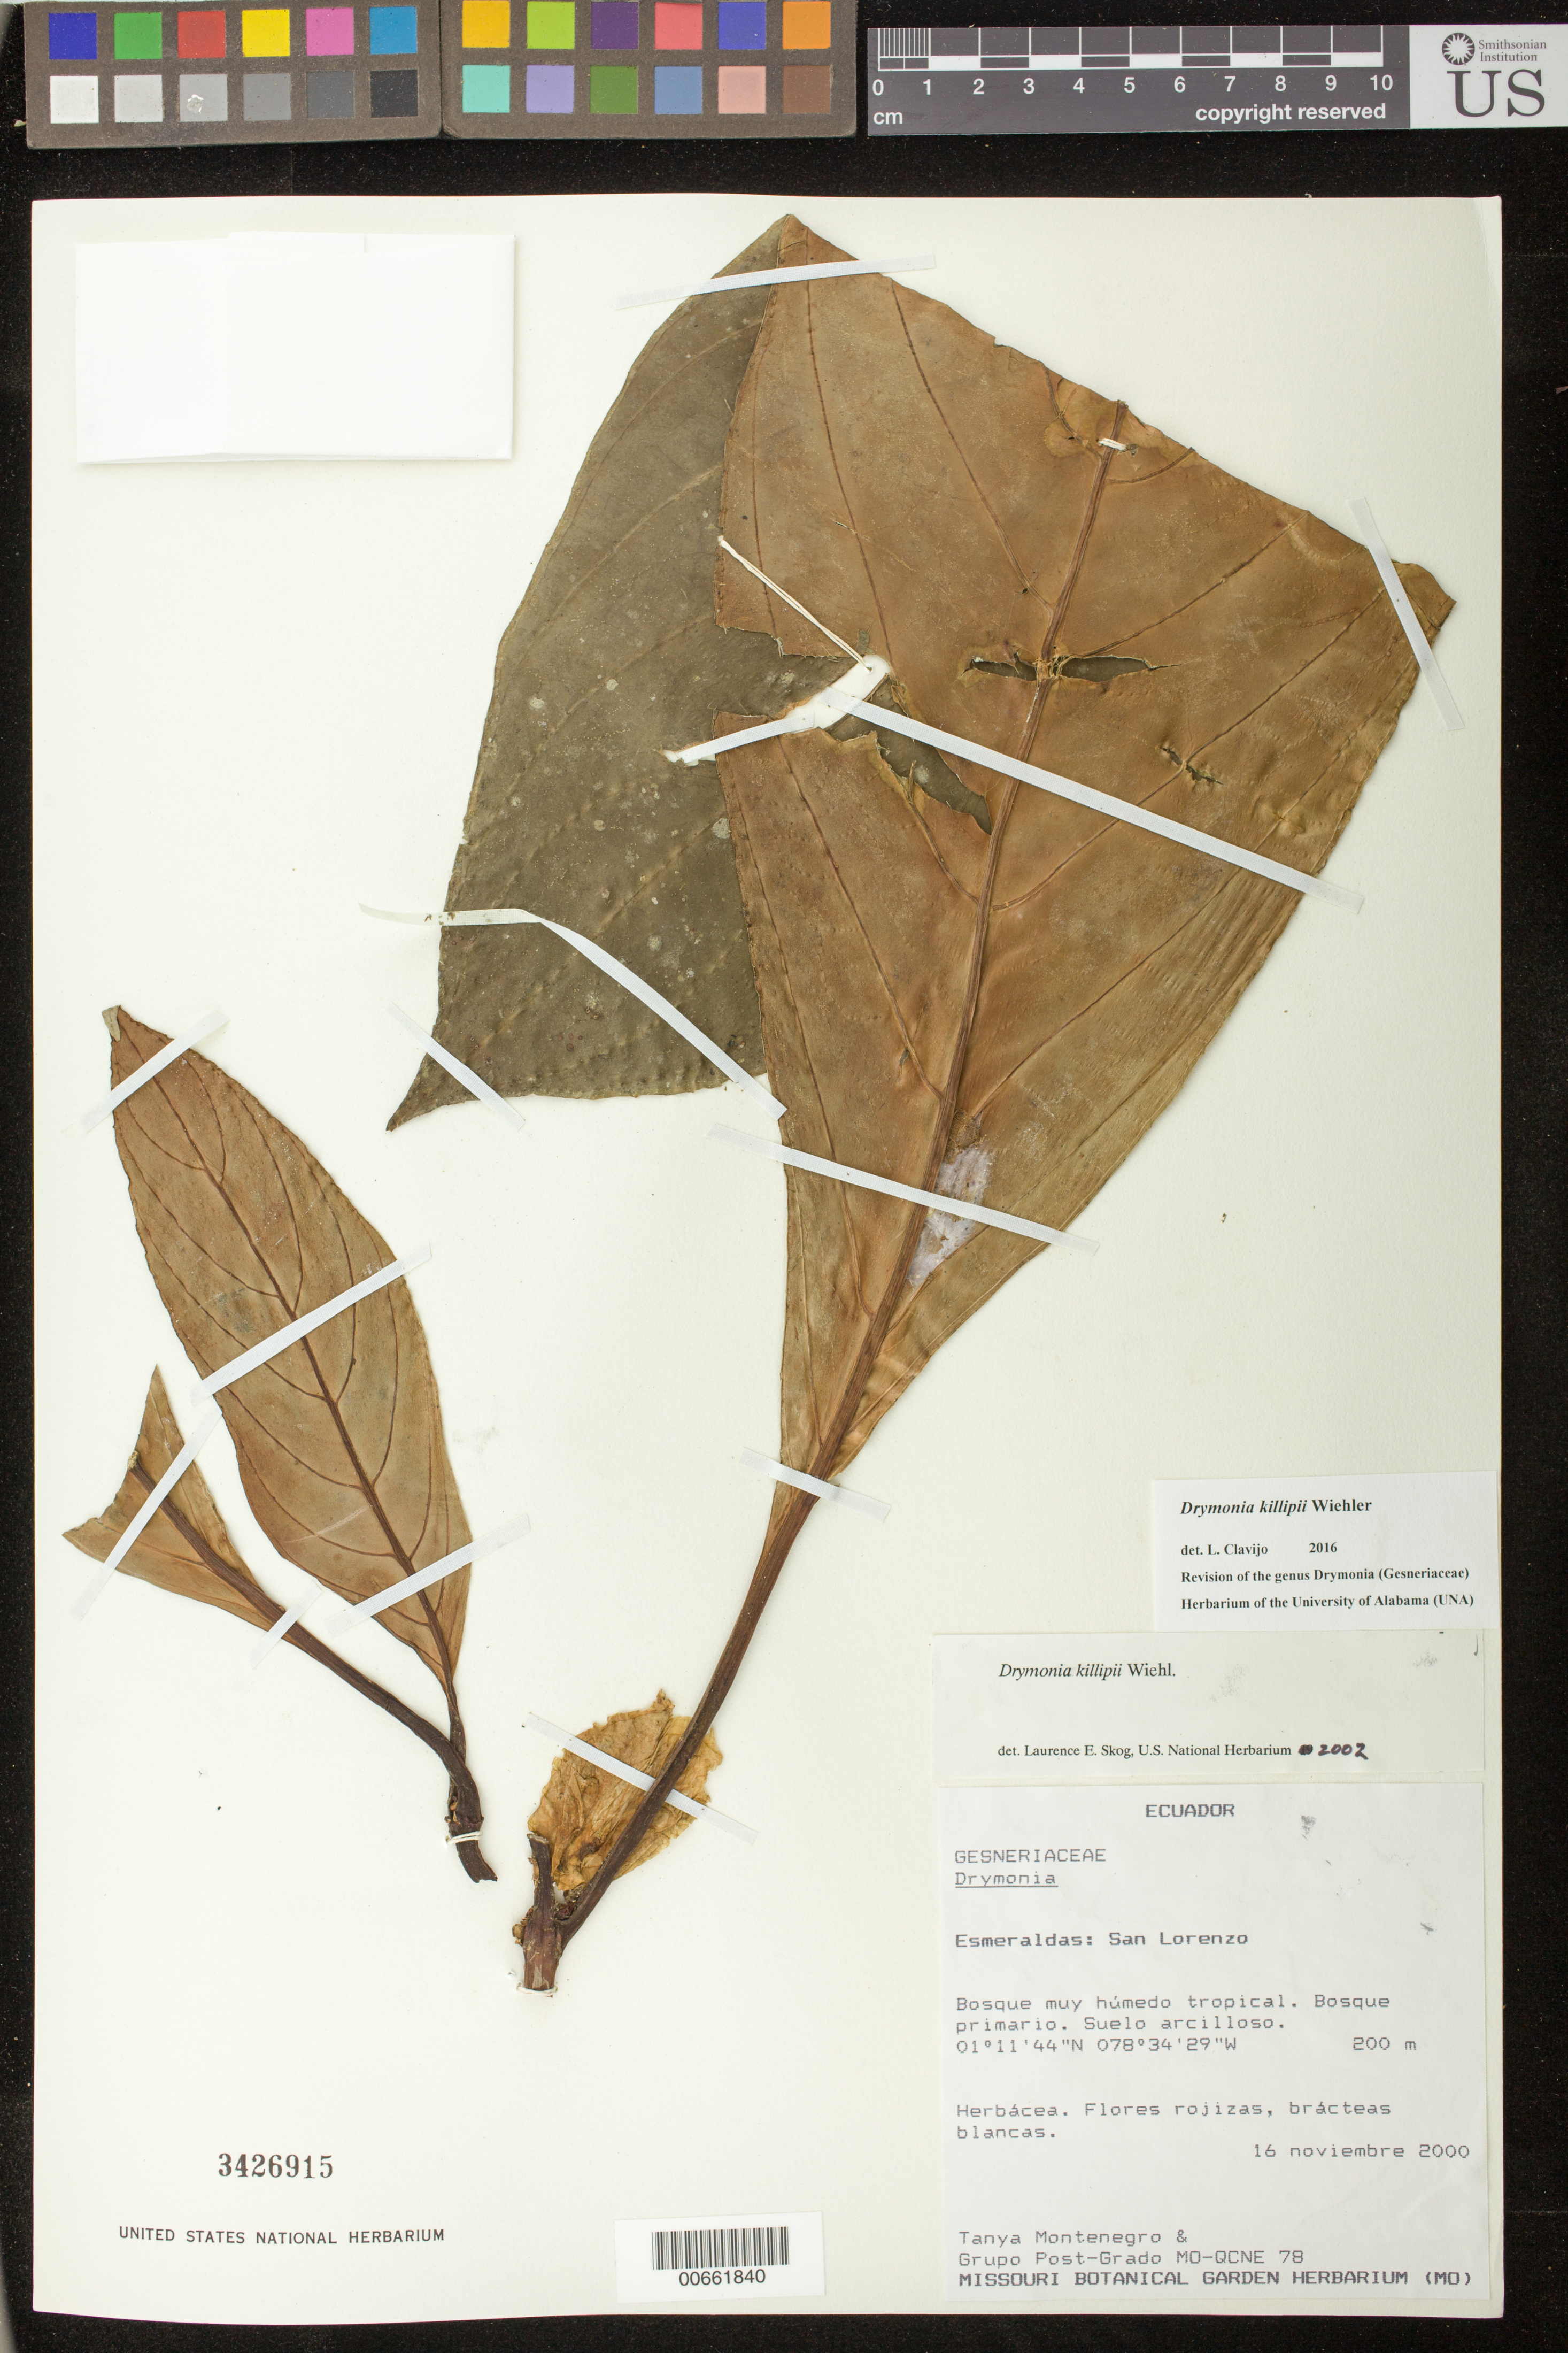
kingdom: Plantae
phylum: Tracheophyta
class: Magnoliopsida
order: Lamiales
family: Gesneriaceae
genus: Drymonia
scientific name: Drymonia killipii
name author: Wiehler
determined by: Skog, Laurence E.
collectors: T. Montenegro & Grupo Post-Grado MO-QCNE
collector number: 78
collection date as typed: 16 Nov 2000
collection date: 2000-11-16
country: Ecuador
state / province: Esmeraldas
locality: San Lorenzo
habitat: Bosque muy húmedo tropical; bosque primario; suelo arcilloso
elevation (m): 200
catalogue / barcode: US 3426915